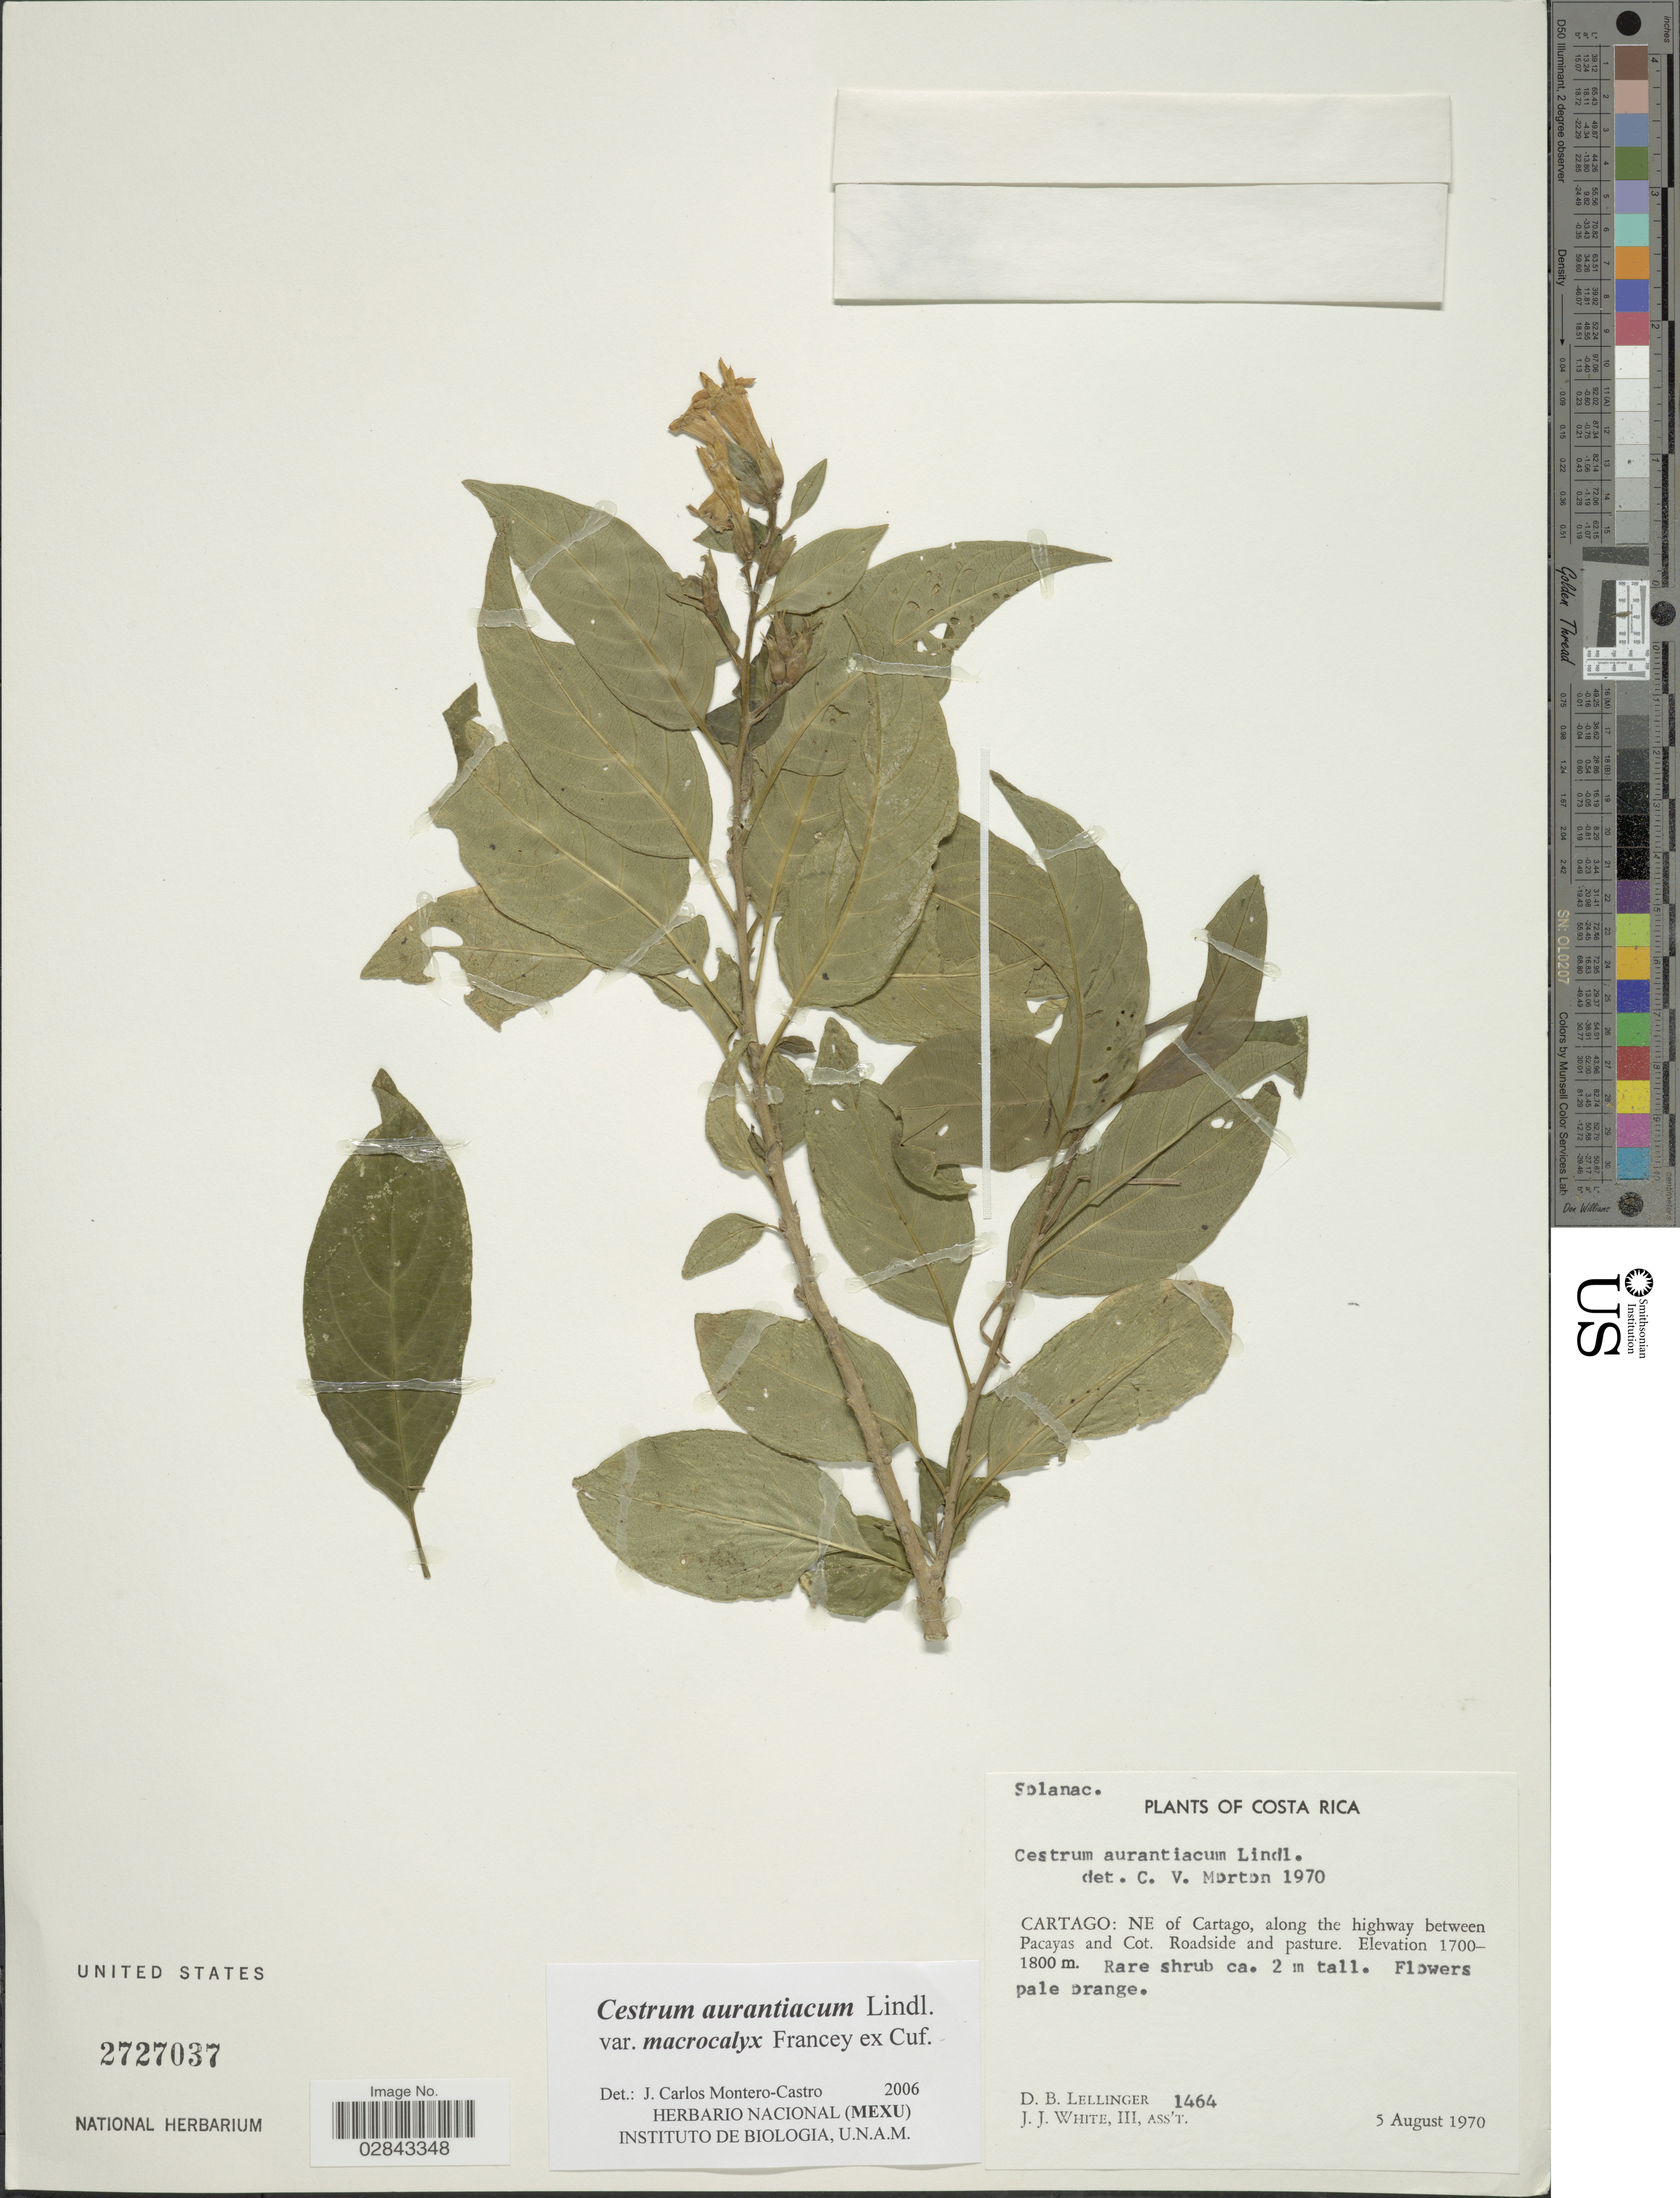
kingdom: Plantae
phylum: Tracheophyta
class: Magnoliopsida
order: Solanales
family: Solanaceae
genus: Cestrum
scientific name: Cestrum aurantiacum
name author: Lindley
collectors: D. B. Lellinger & J. J. White III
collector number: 1464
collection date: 1970-08-05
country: Costa Rica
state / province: Cartago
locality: NE of Cartago, along the highway between Pacayas and Cot. Roadside and pasture.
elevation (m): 1700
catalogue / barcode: US 2727037